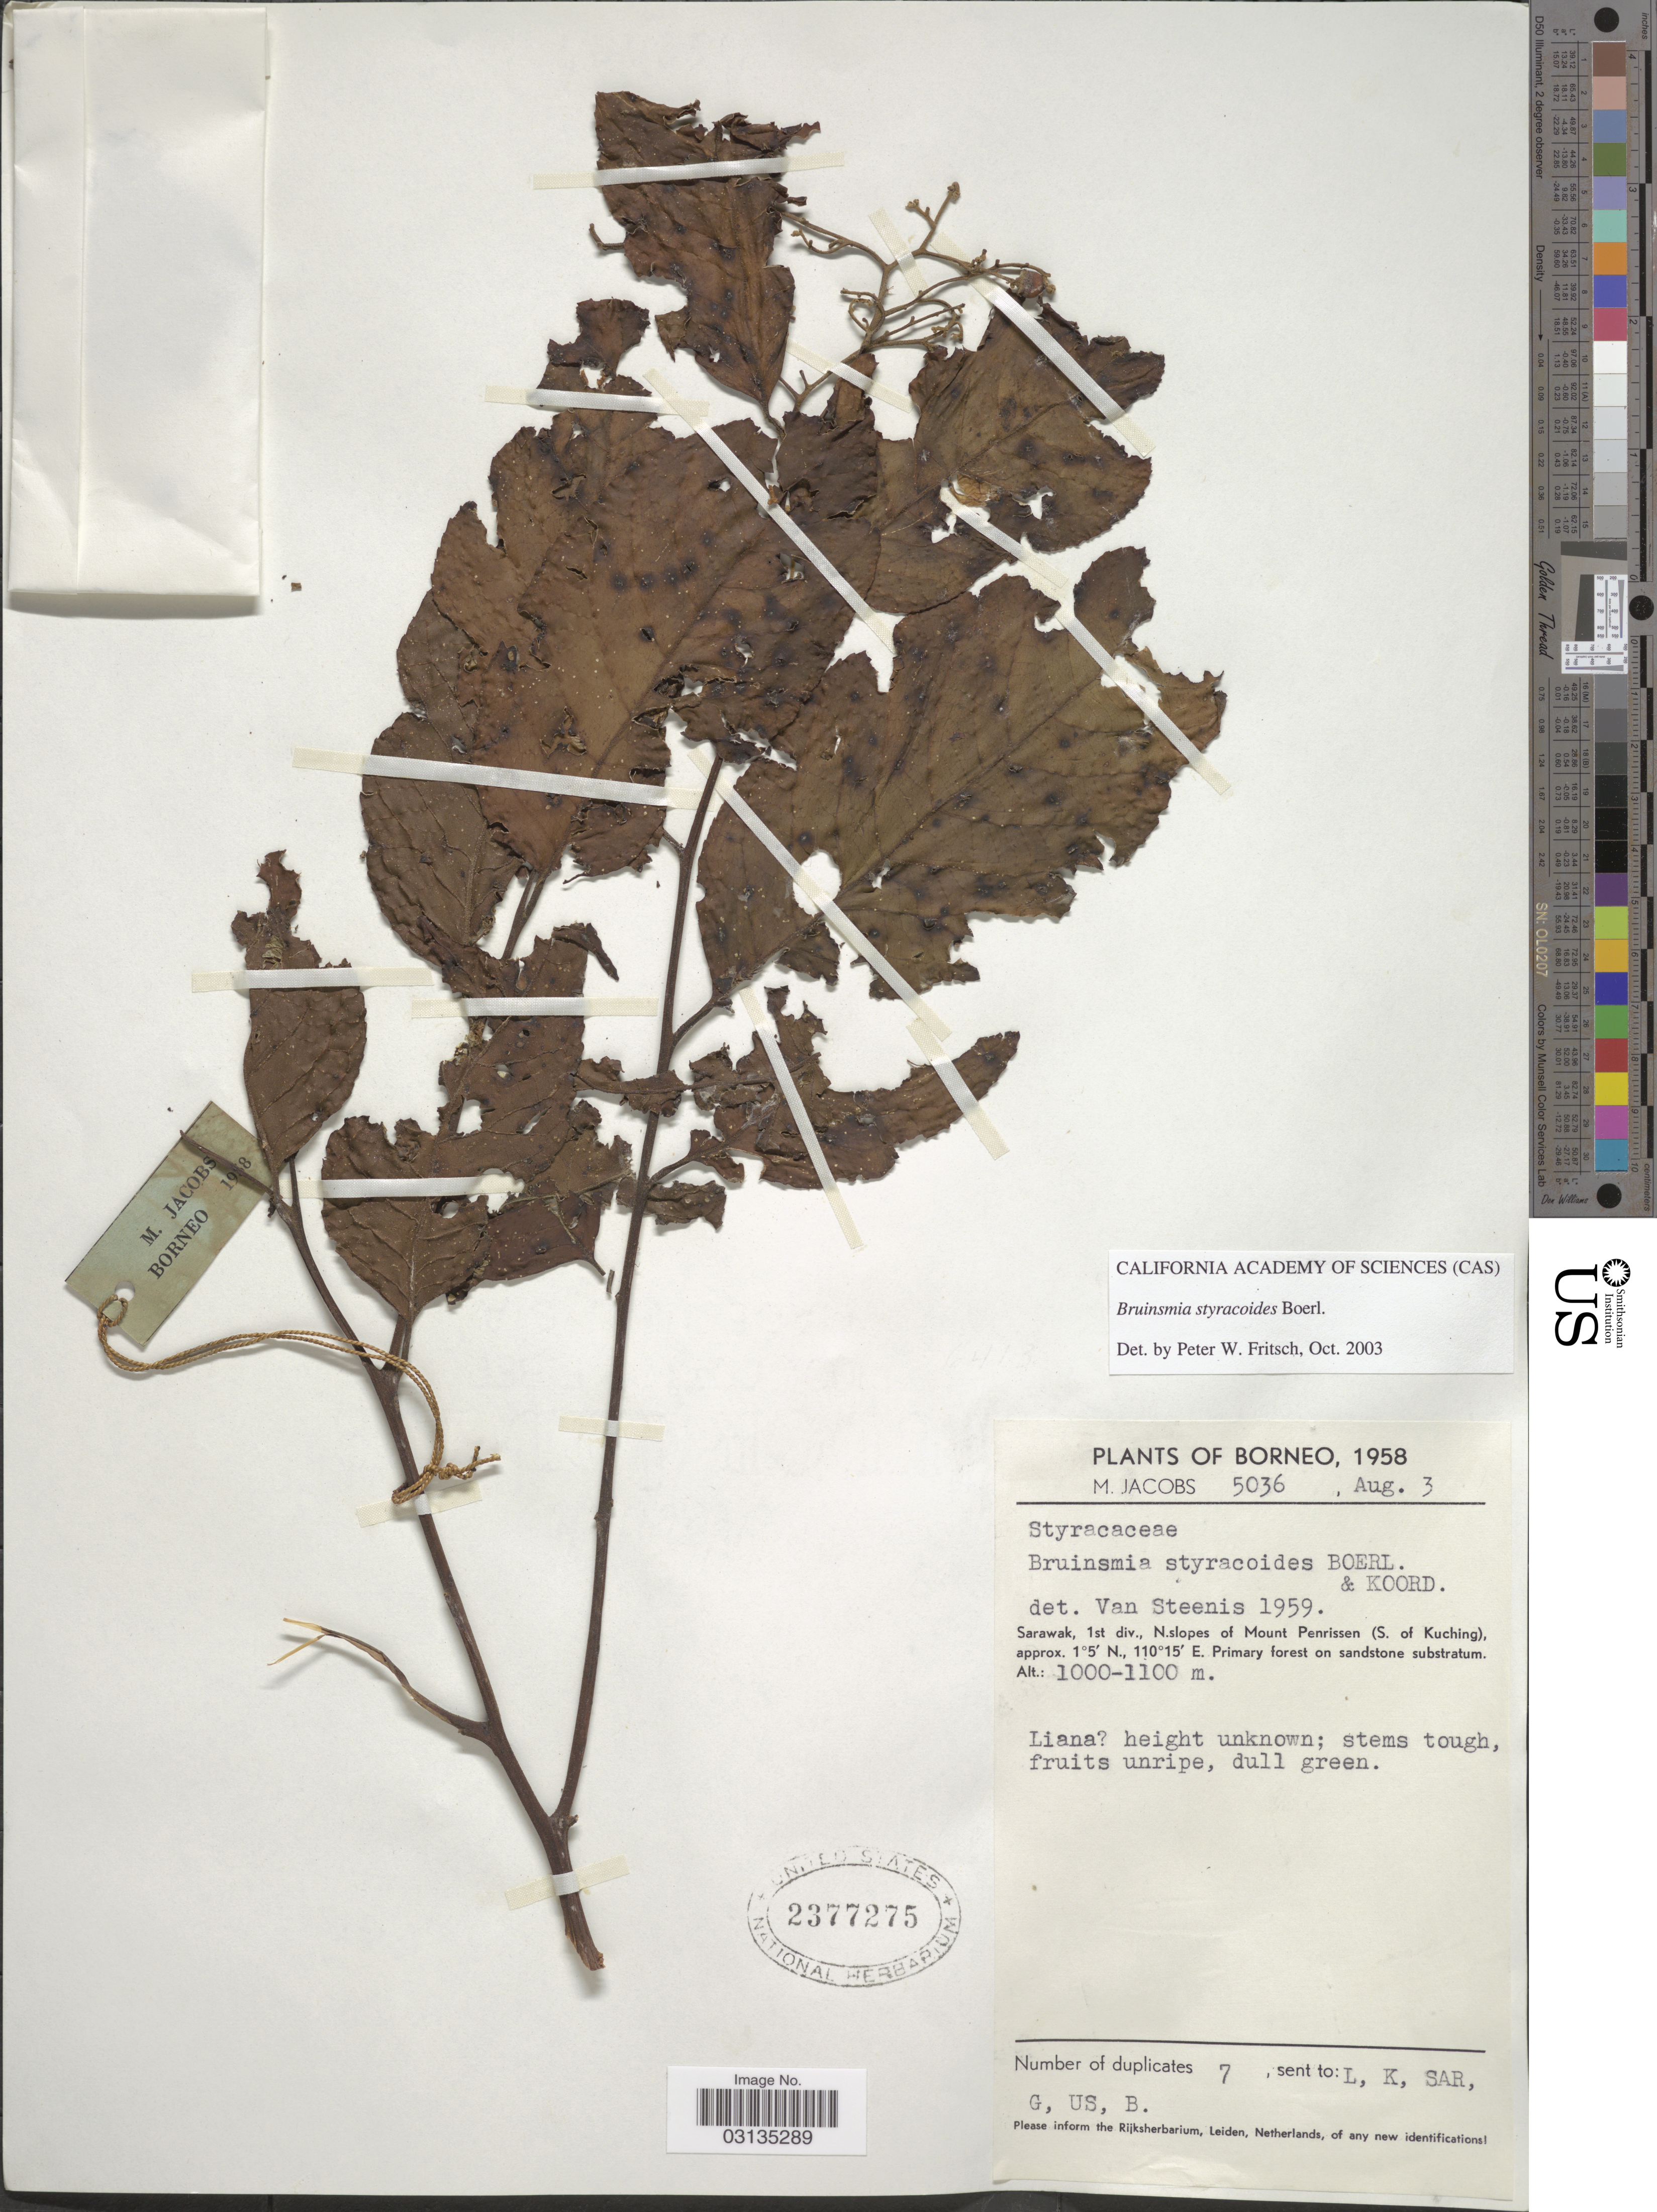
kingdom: Plantae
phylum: Tracheophyta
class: Magnoliopsida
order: Ericales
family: Styracaceae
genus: Bruinsmia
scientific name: Bruinsmia styracoides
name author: Boerl. & Koord.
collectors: M. Jacobs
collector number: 5036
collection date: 1958-08-03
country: Malaysia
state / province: Sarawak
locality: Borneo, Sarawak 1st div., N. slopes of Mount Penrissen (S. of Kuching).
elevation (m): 1000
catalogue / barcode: US 2377275